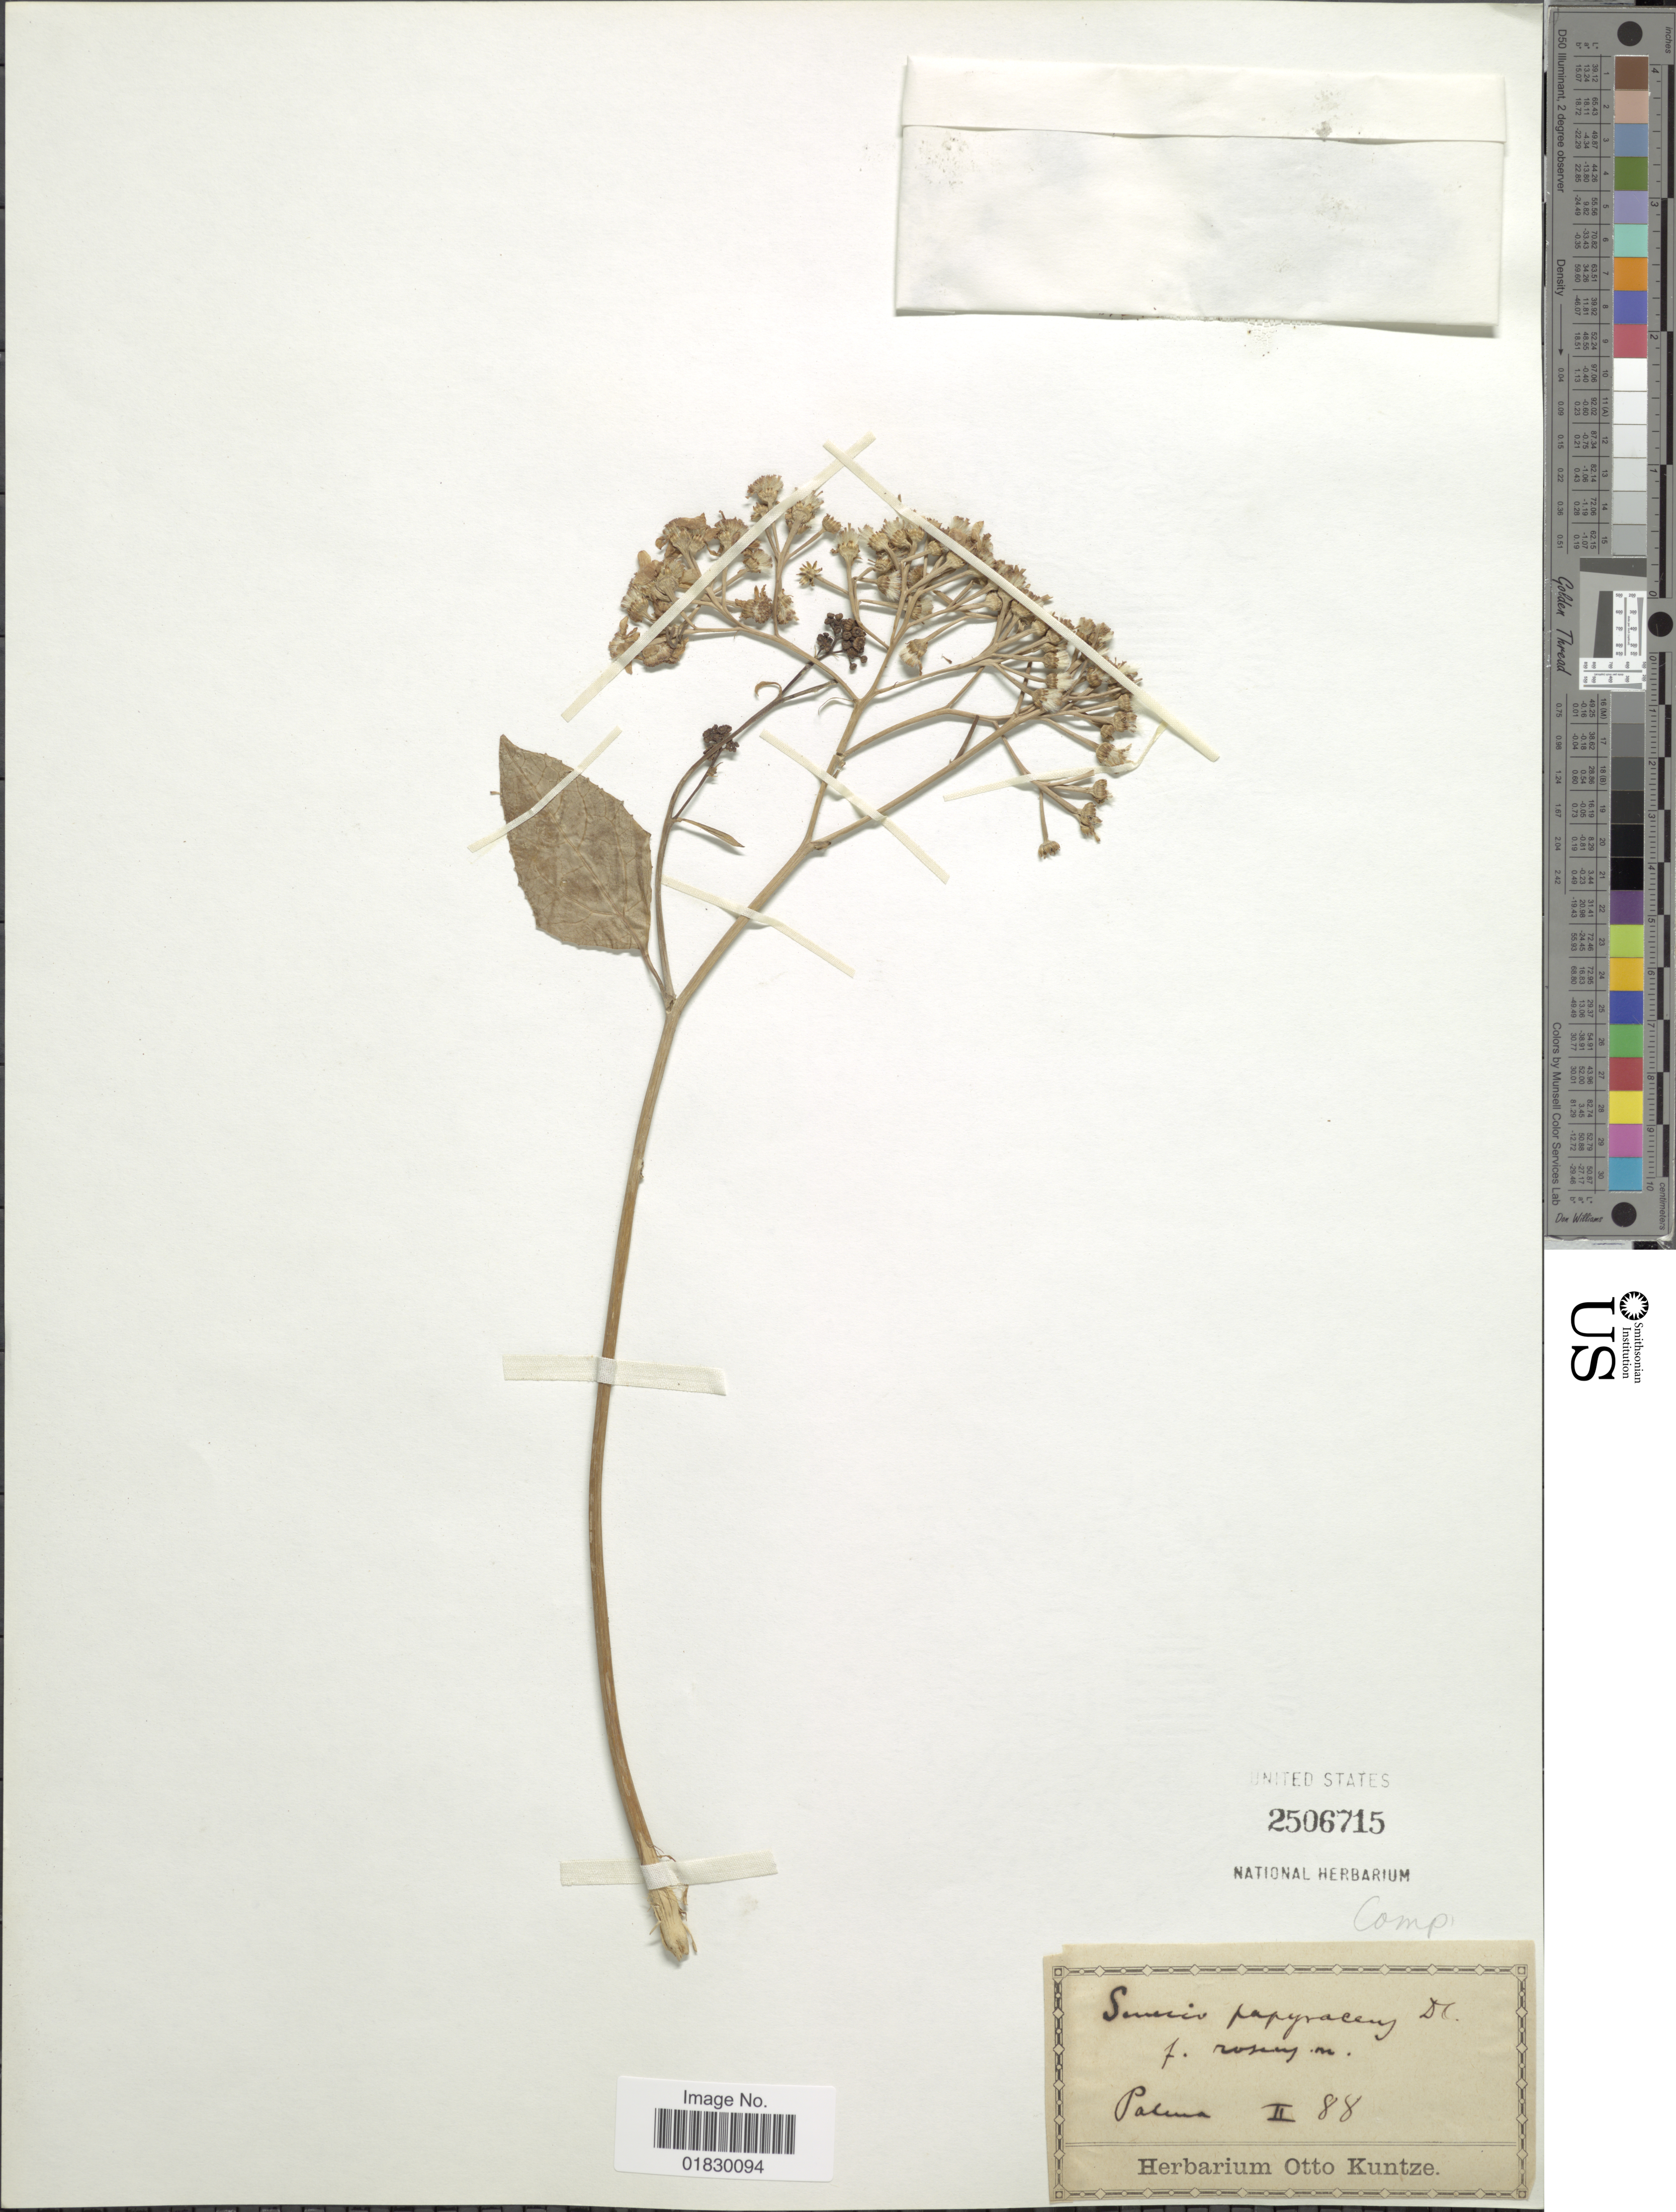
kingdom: Plantae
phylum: Tracheophyta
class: Magnoliopsida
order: Asterales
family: Asteraceae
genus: Pericallis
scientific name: Pericallis papyracea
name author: (DC.) B. Nord.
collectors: C.E.O. Kuntze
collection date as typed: Transcribed d/m/y: /2/88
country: Spain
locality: Palma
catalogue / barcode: US 2506715